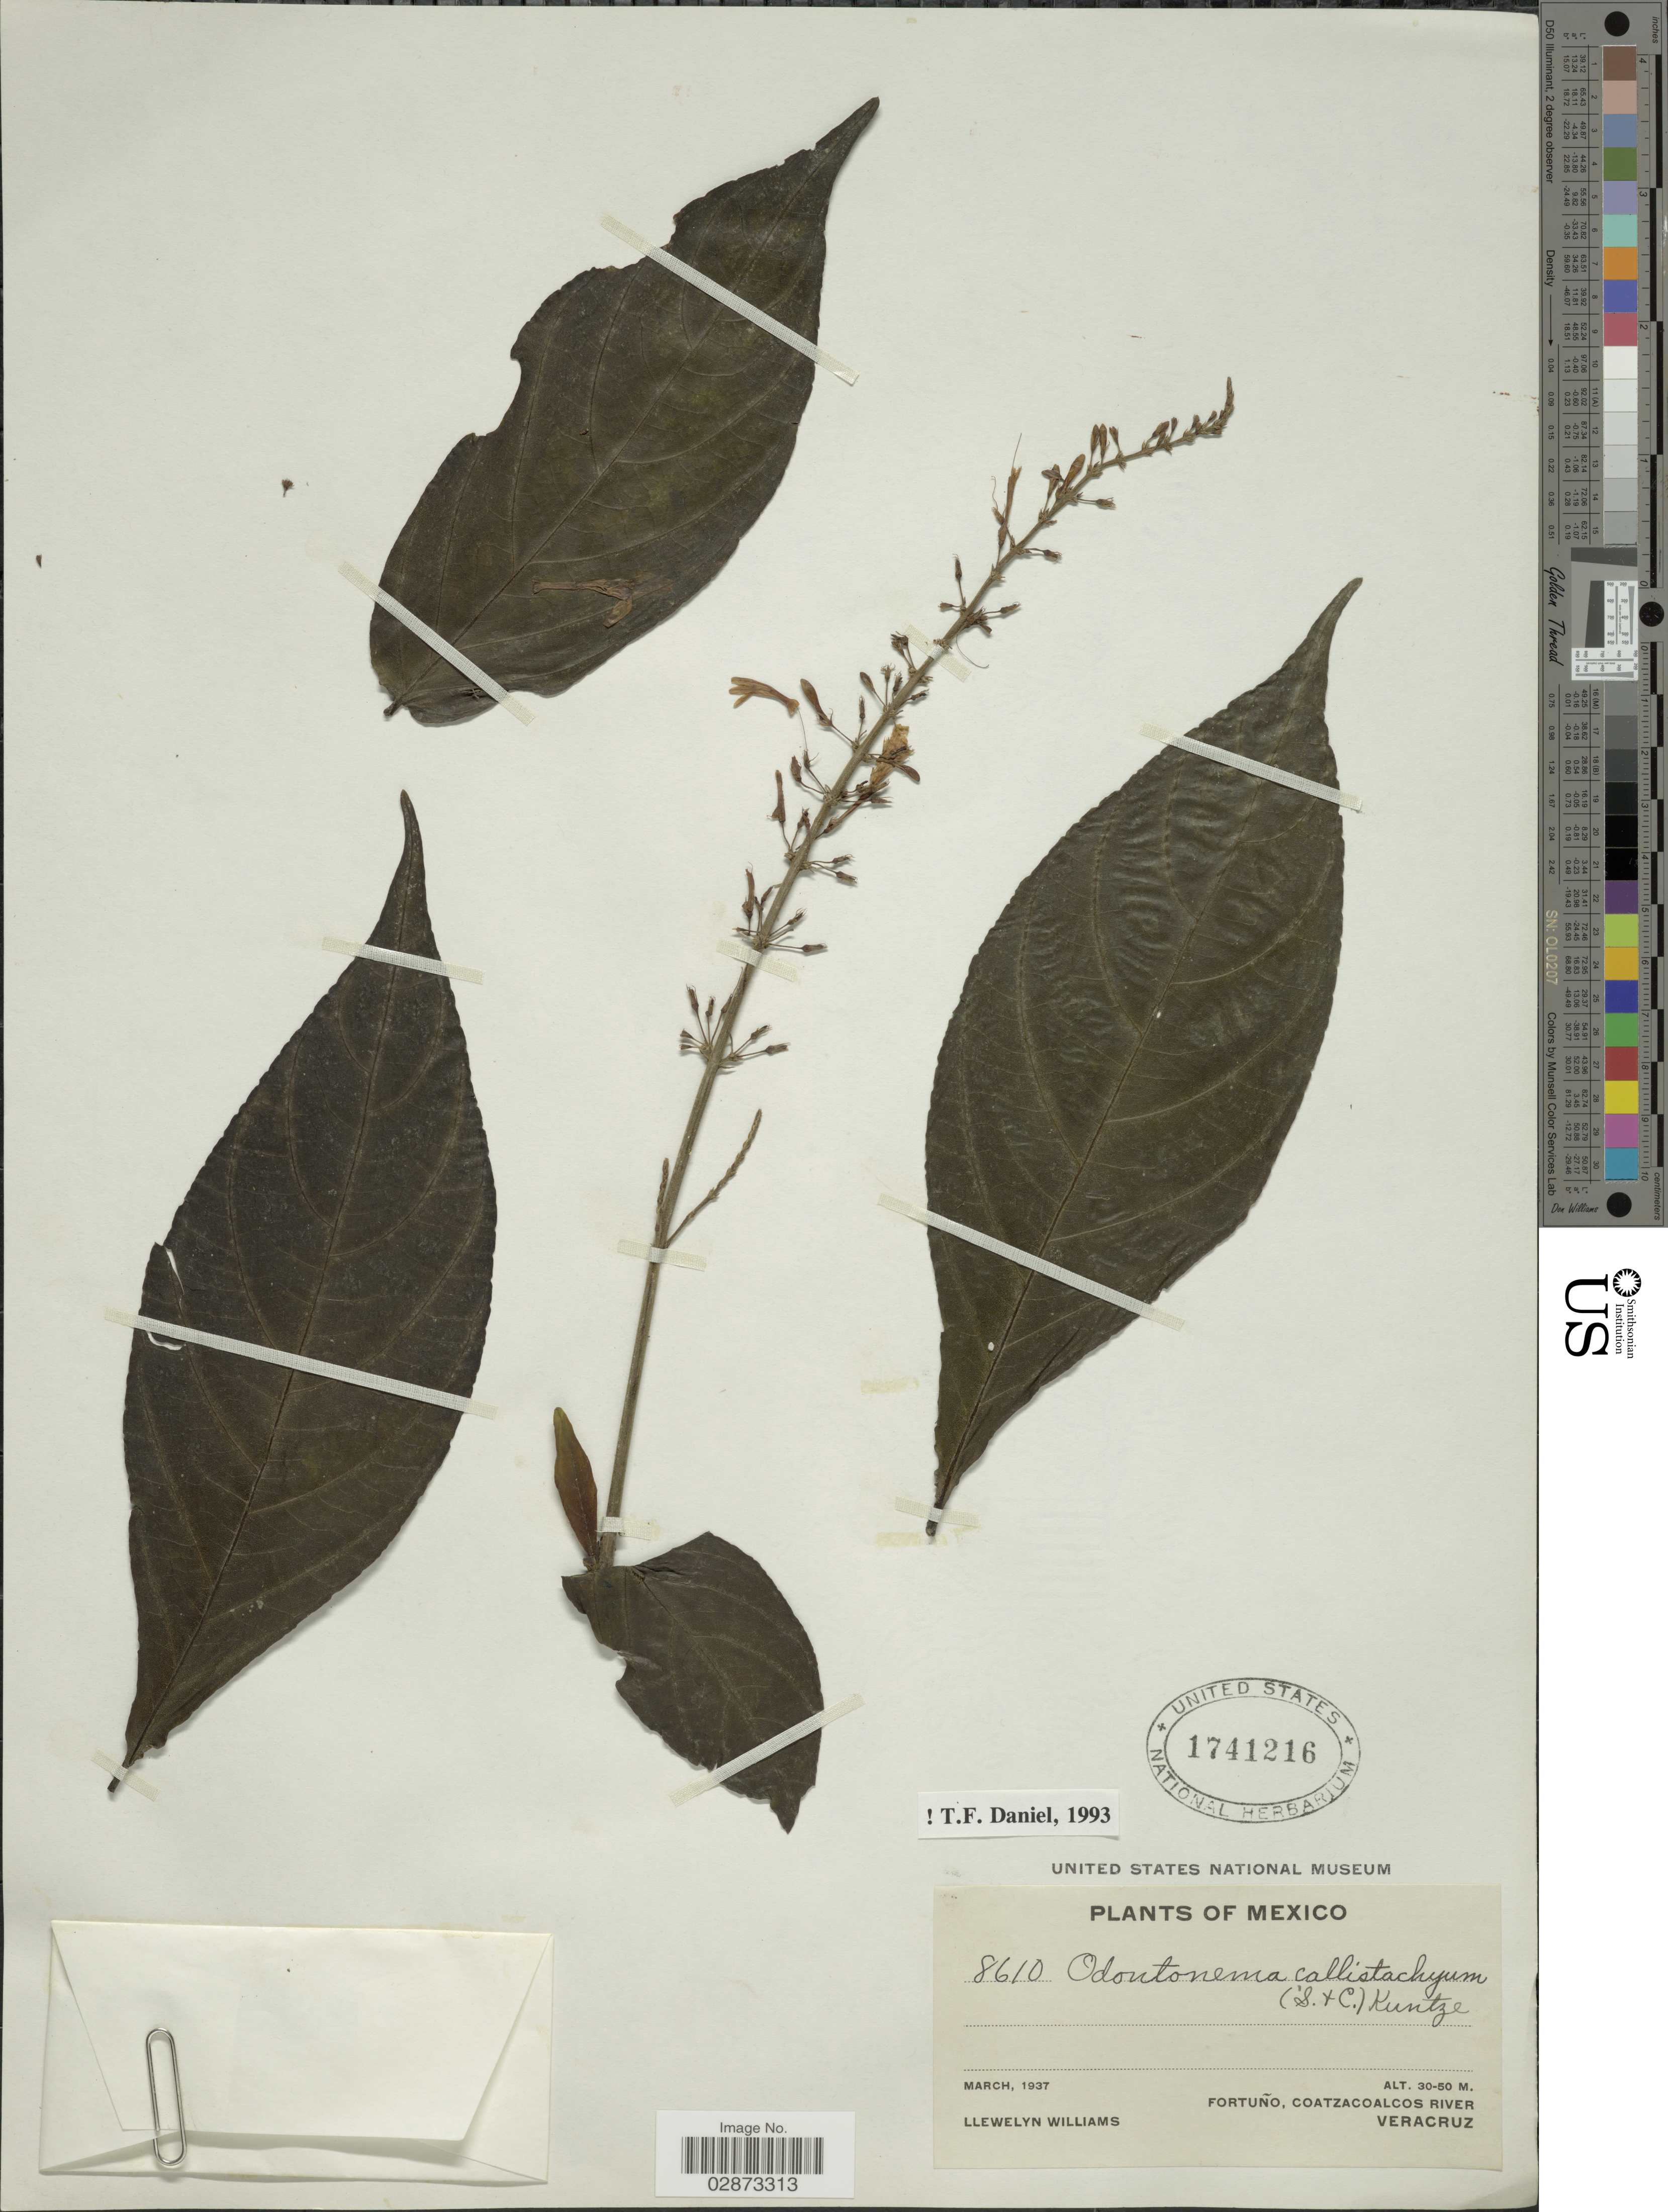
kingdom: Plantae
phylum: Tracheophyta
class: Magnoliopsida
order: Lamiales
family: Acanthaceae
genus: Odontonema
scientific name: Odontonema callistachyum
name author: (Schltdl. & Cham.) Kuntze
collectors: Ll. Williams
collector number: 8610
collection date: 1937-03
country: Mexico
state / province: Veracruz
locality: Fortuño, Coatzacoalcos River. Veracruz.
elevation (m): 30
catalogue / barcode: US 1741216